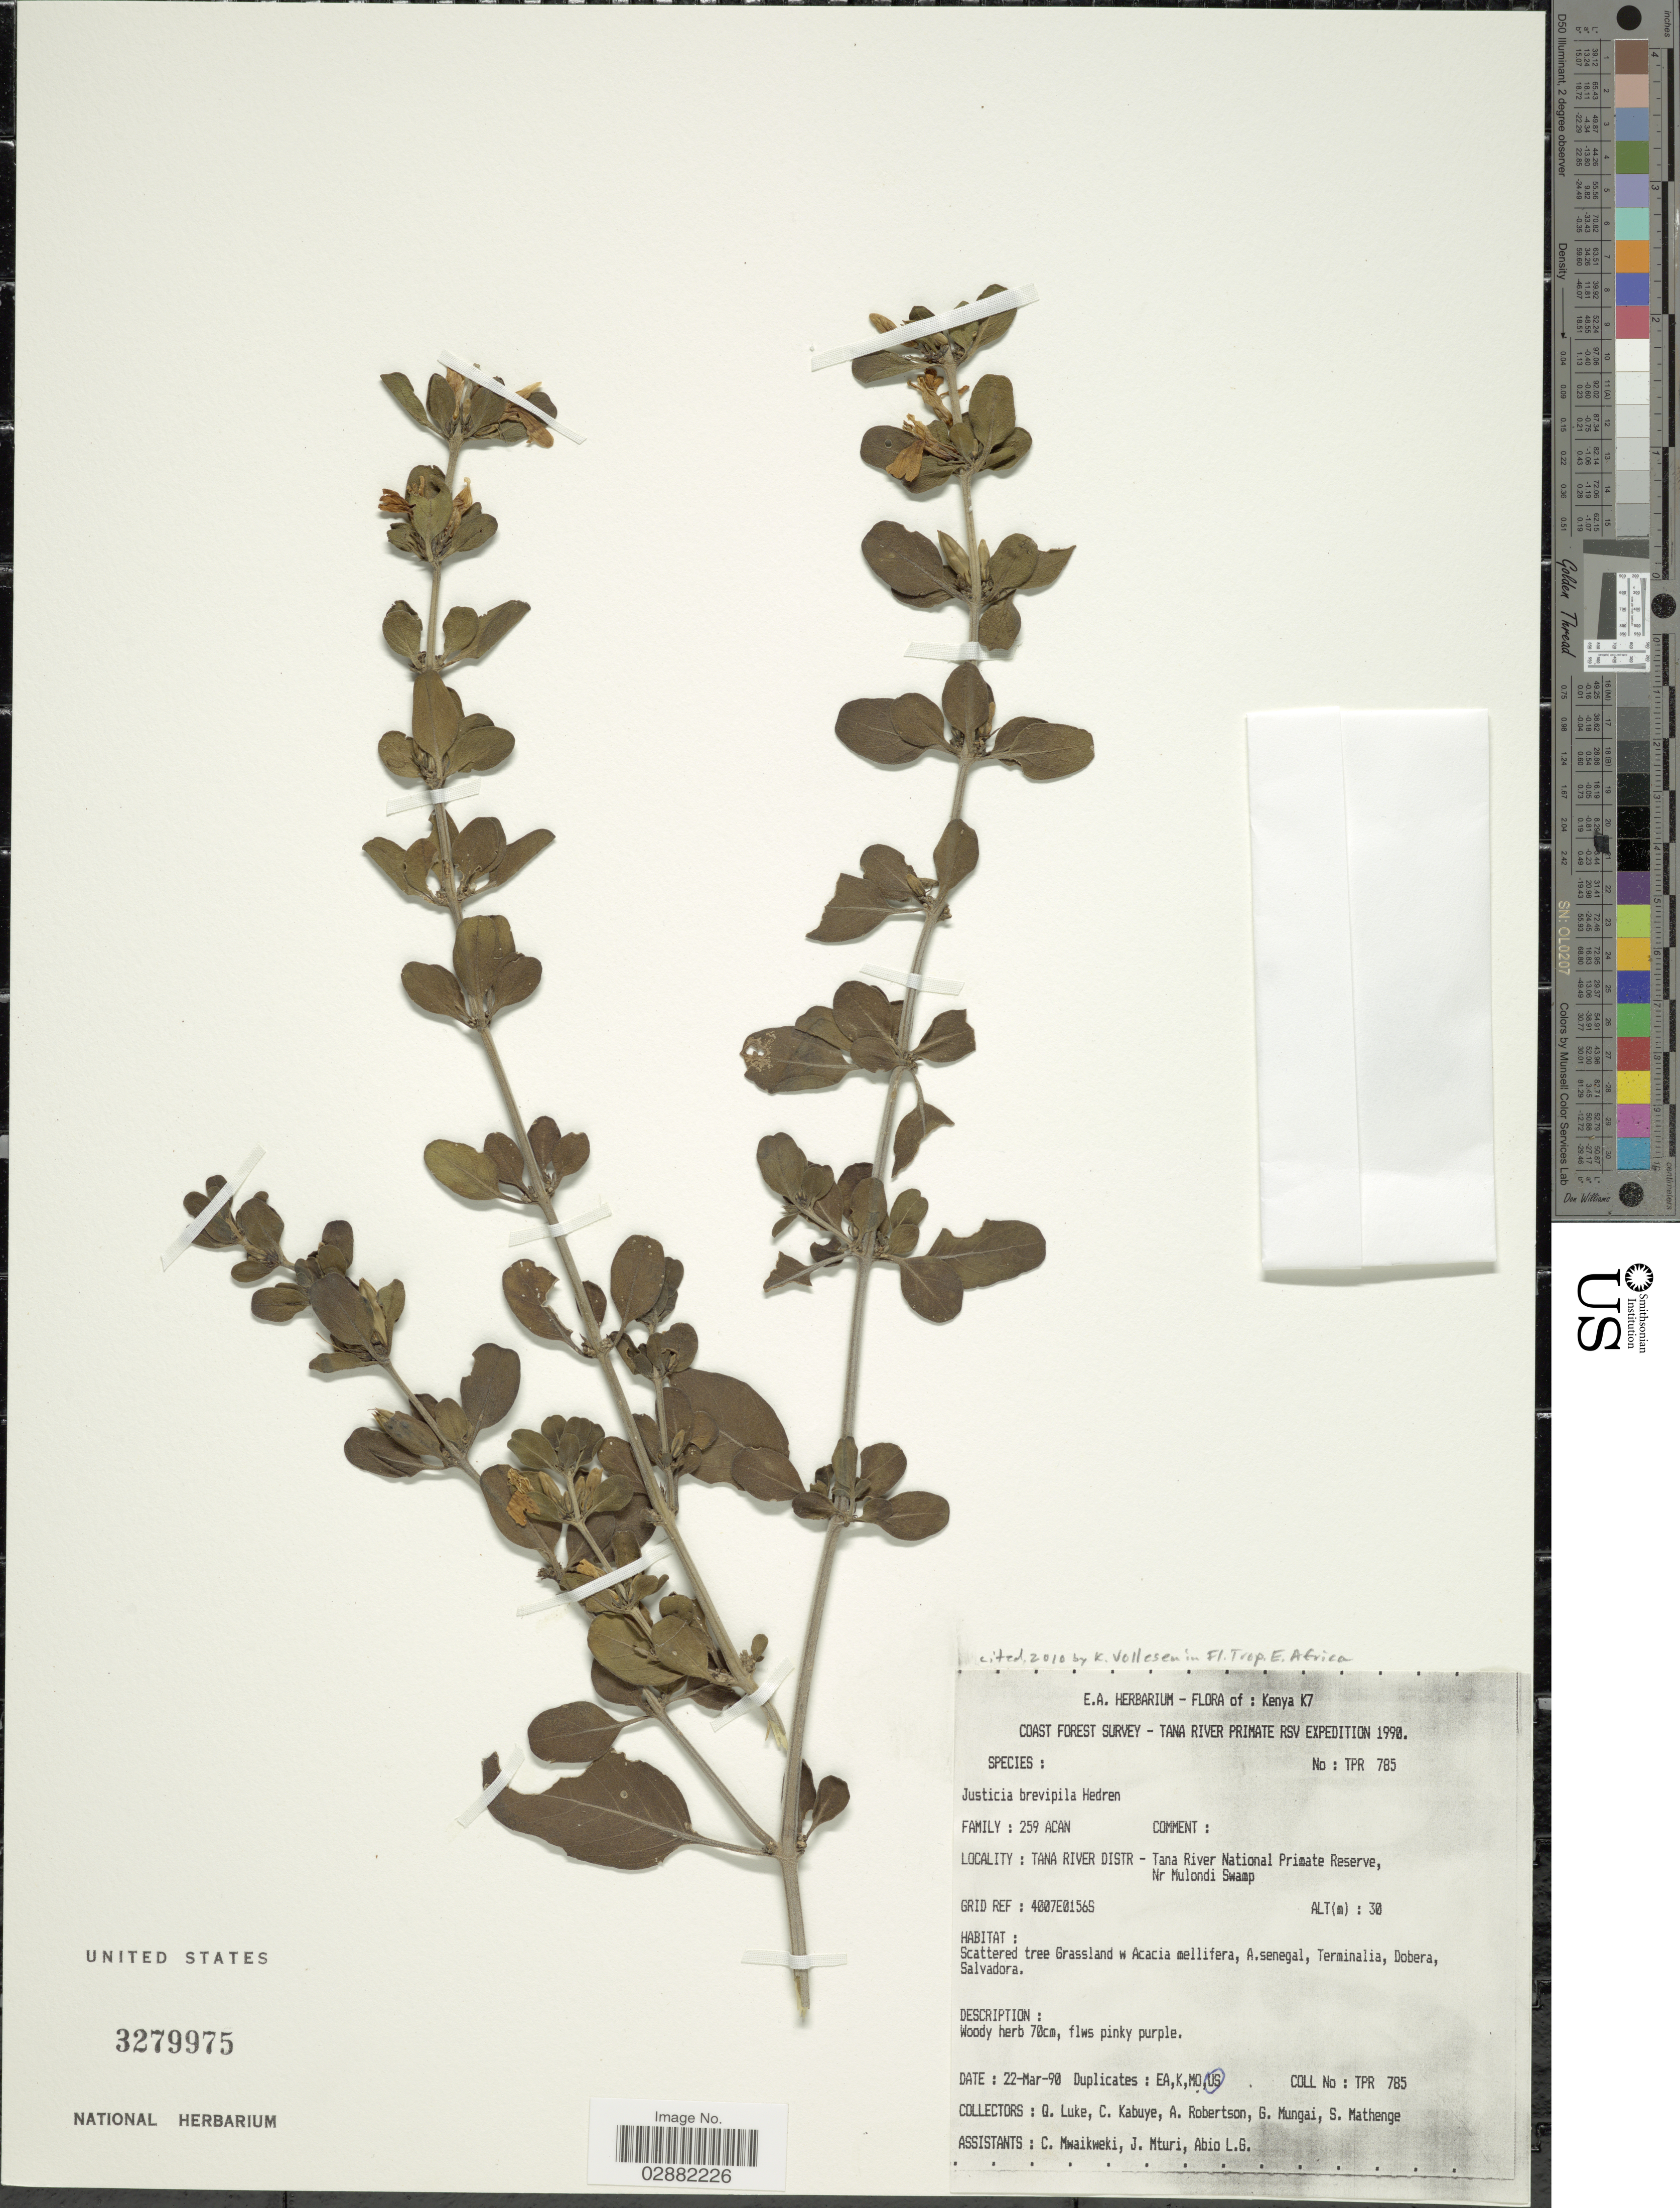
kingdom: Plantae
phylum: Tracheophyta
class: Magnoliopsida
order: Lamiales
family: Acanthaceae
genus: Justicia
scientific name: Justicia brevipila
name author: Hedrén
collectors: Q. Luke, C. Kabuye, A. Robertson, G. Mungai & et al.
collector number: TPR 785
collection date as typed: Transcribed d/m/y: 22/3/90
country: Kenya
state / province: Tana River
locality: Kenya K7. Coast Forest Survey - Tana River Distr - Tana River National Primate Reserve, Nr Mulondi Swamp. Grid Ref: 4007E0156S.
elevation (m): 30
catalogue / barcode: US 3279975